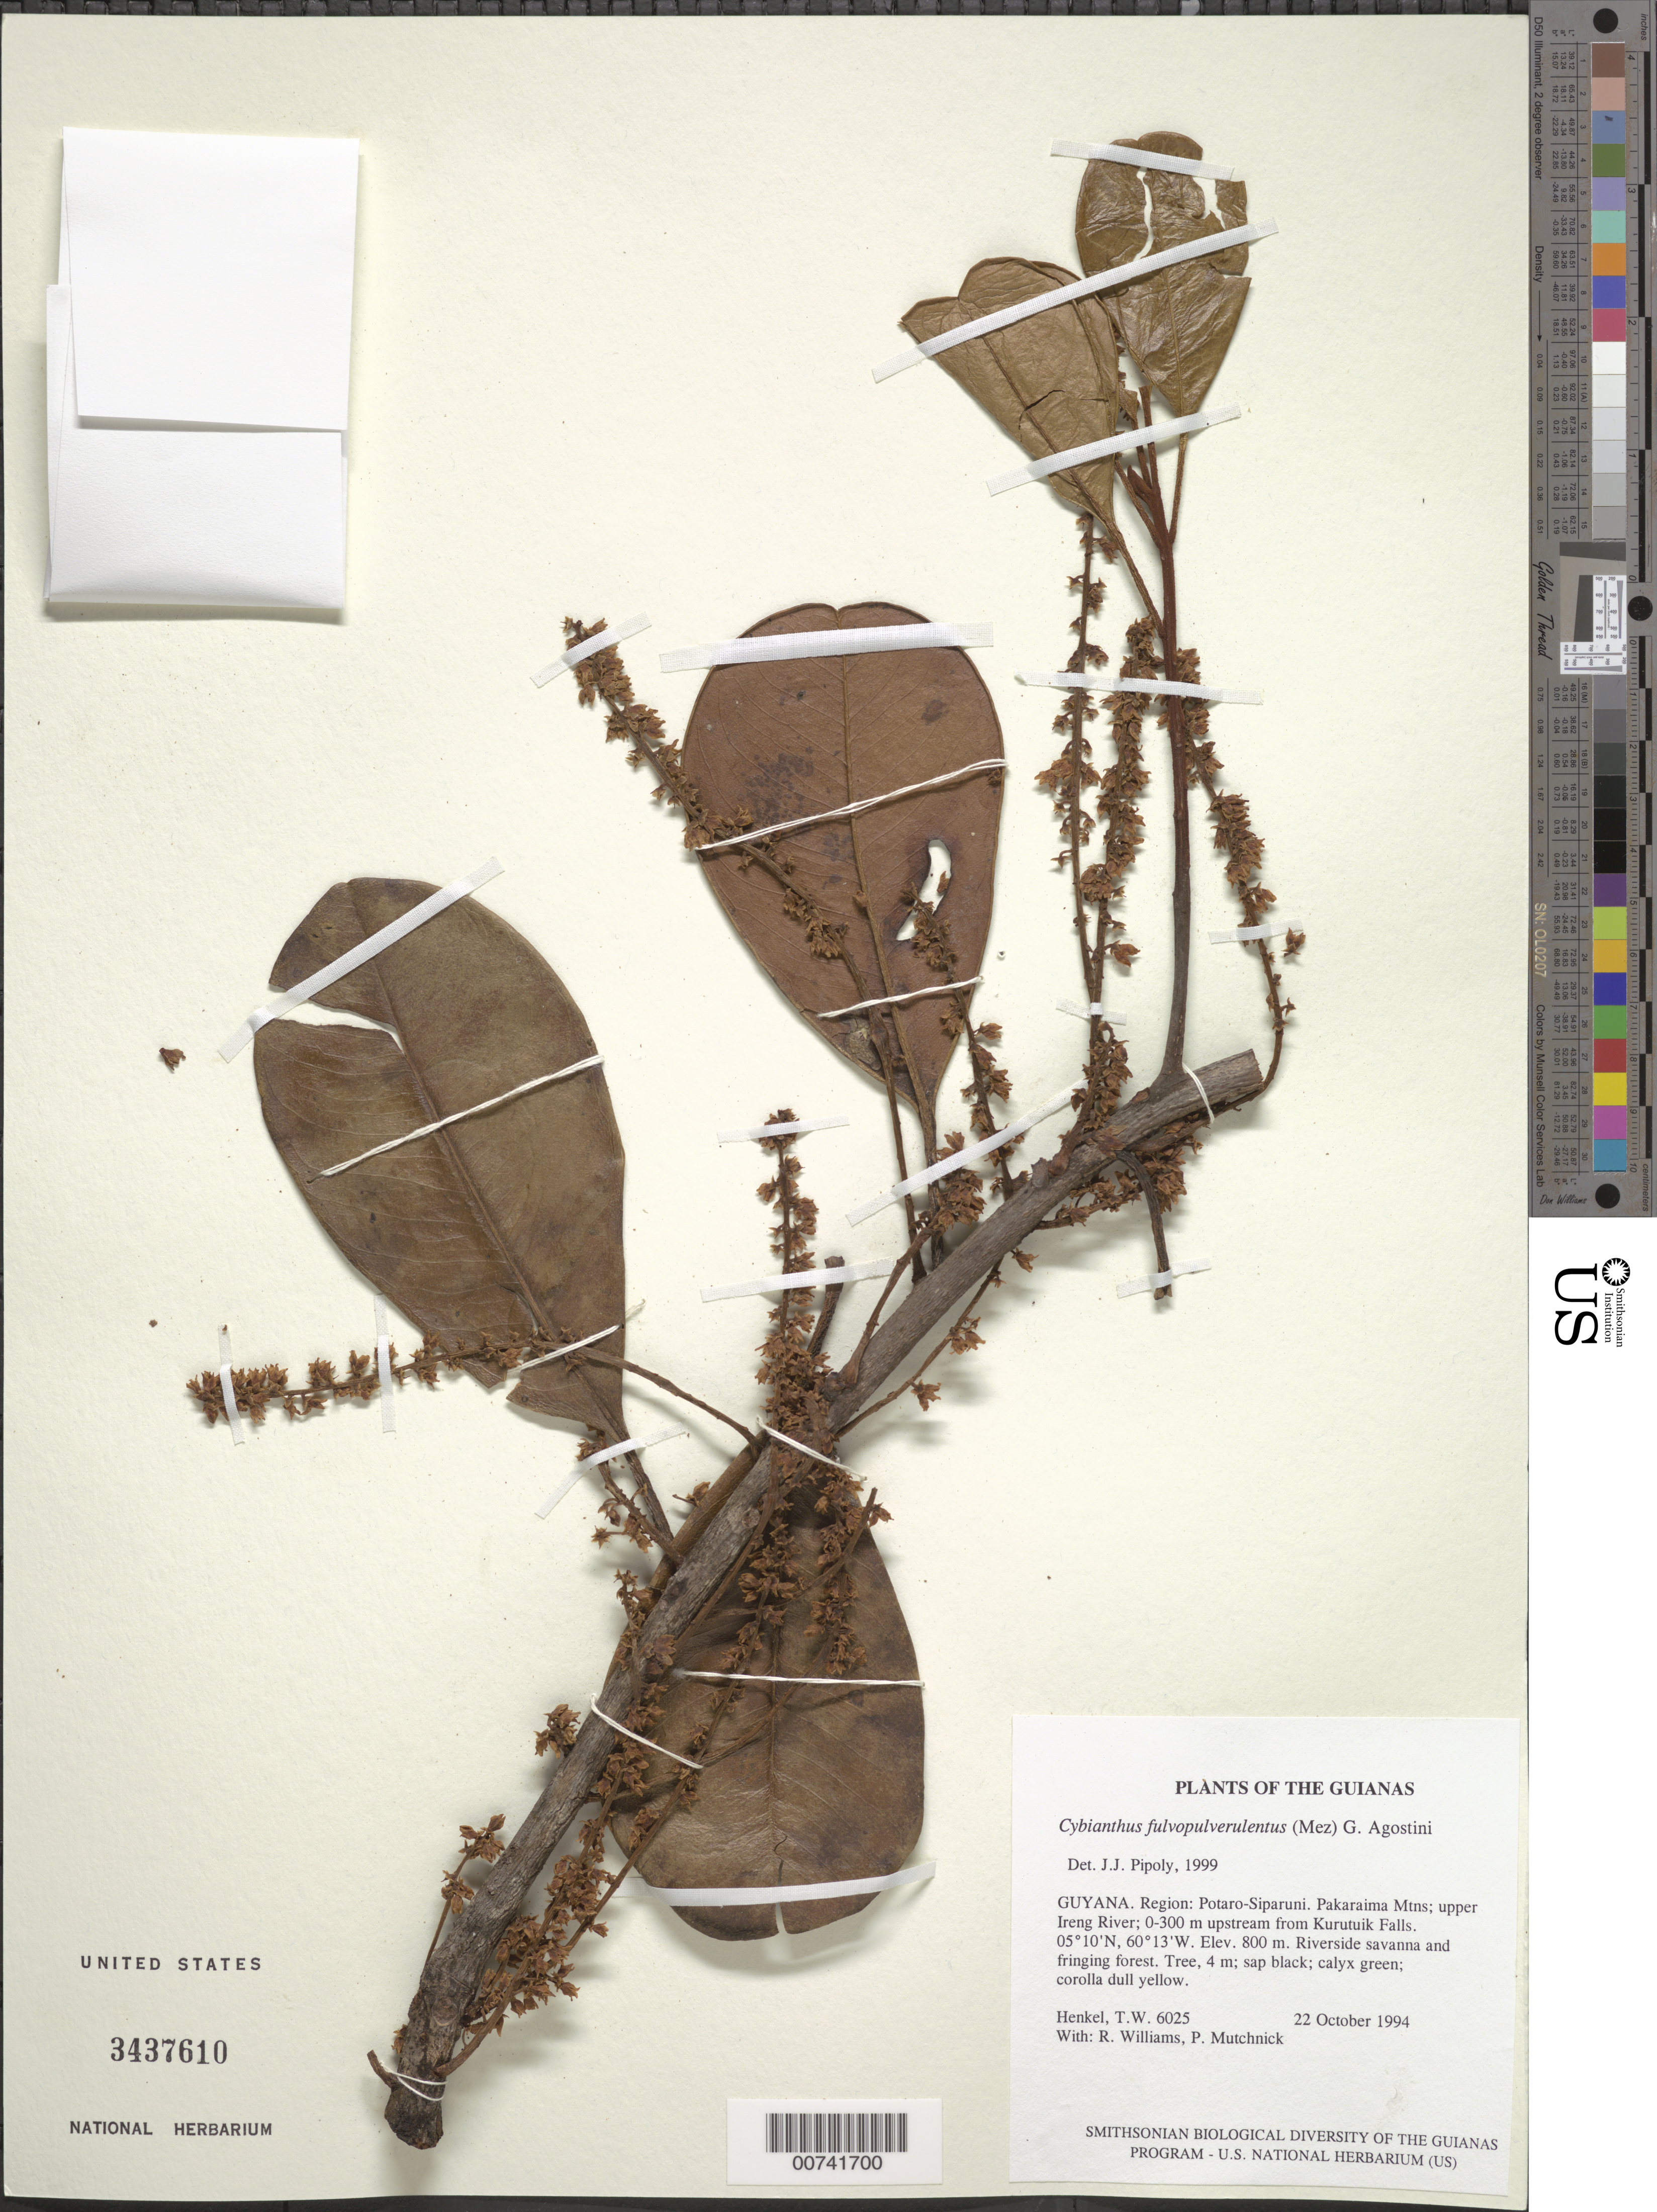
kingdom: Plantae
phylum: Tracheophyta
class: Magnoliopsida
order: Ericales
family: Primulaceae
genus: Cybianthus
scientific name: Cybianthus fulvopulverulentus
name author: (Mez) G. Agostini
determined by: Pipoly, J. J., III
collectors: T. Henkel, R. Williams & P. Mutchnick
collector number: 6025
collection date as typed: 22 October 1994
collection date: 1994-10-22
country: Guyana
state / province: Potaro-Siparuni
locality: Pakaraima Mtns; upper Ireng River; 0-300 m upstream from Kurutuik Falls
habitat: Riverside savanna and fringing forest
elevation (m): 800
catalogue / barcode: US 3437610